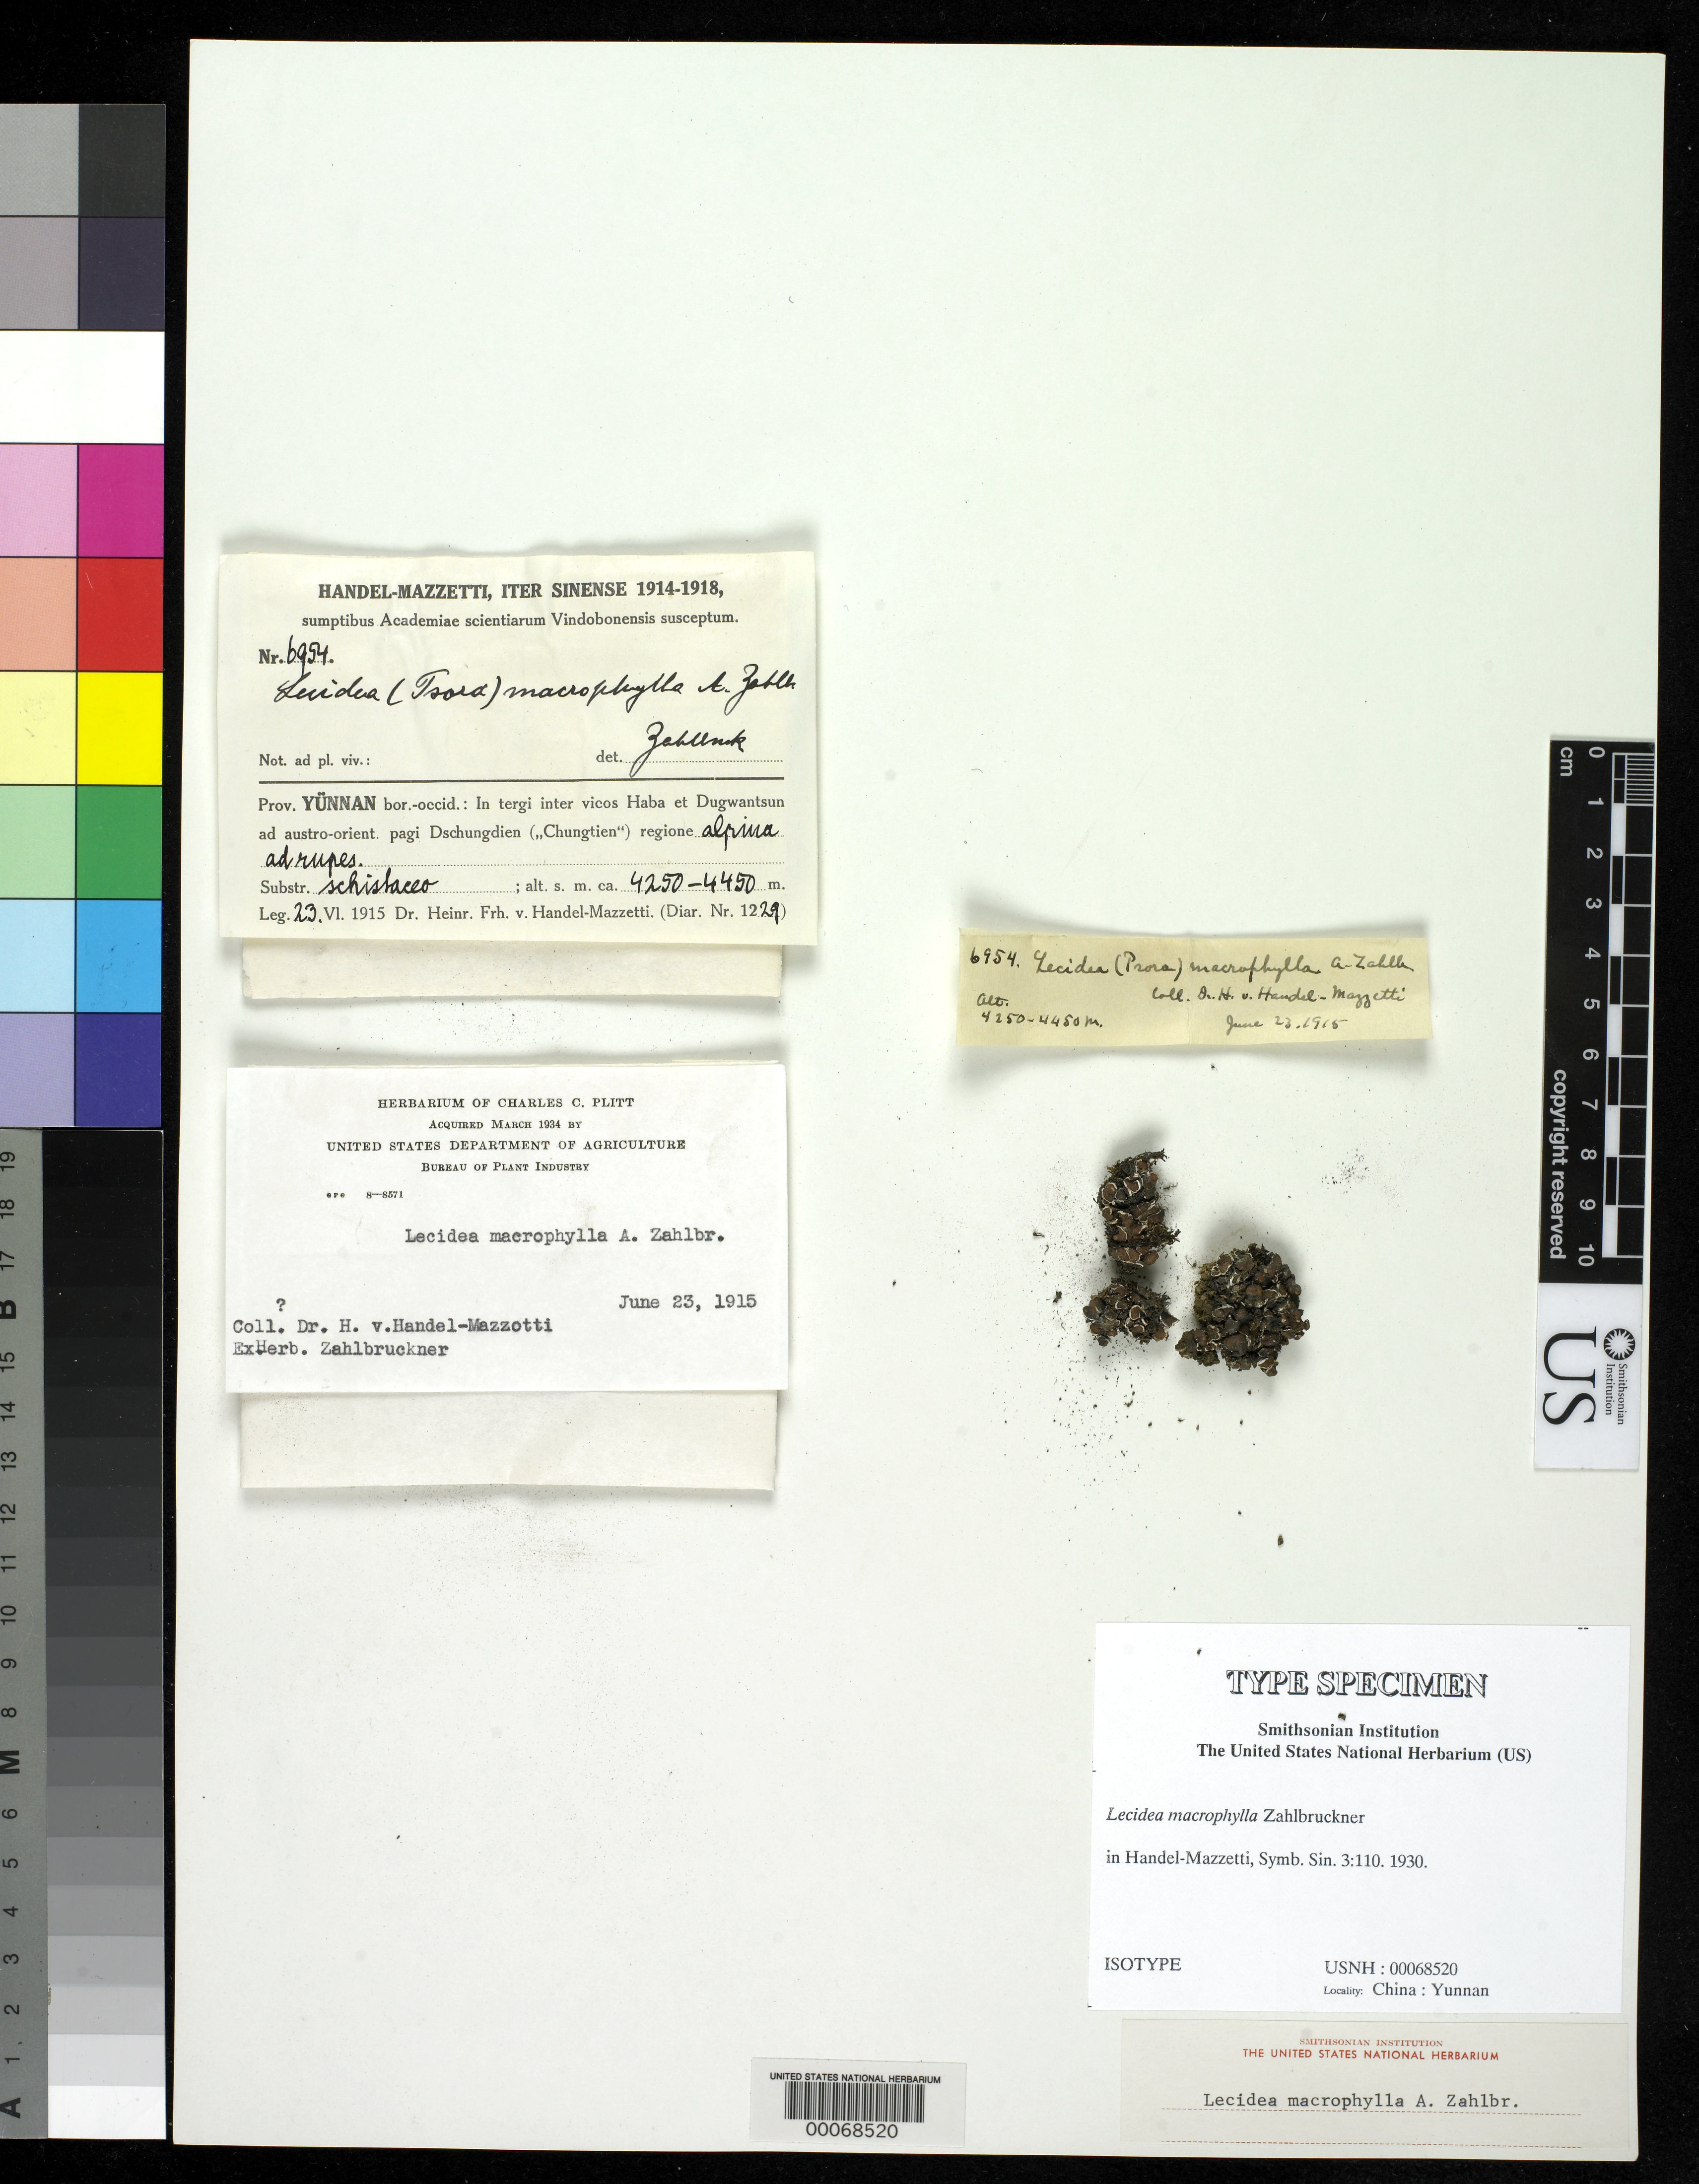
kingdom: Fungi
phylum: Ascomycota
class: Lecanoromycetes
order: Lecideales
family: Lecideaceae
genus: Lecidea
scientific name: Lecidea macrophylla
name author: Zahlbr. in Hand.-Mazz.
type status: Isotype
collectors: H. Handel-Mazzetti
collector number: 6954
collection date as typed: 23 Jun 1915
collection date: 1915-06-23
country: China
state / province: Yunnan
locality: Inter vicos Haba et Dugwantsun, pagi Dschungdien (Chungtien). [Between villages of Haba & Dugwantsun, Dschungdien (Chungtien) District.]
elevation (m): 4250